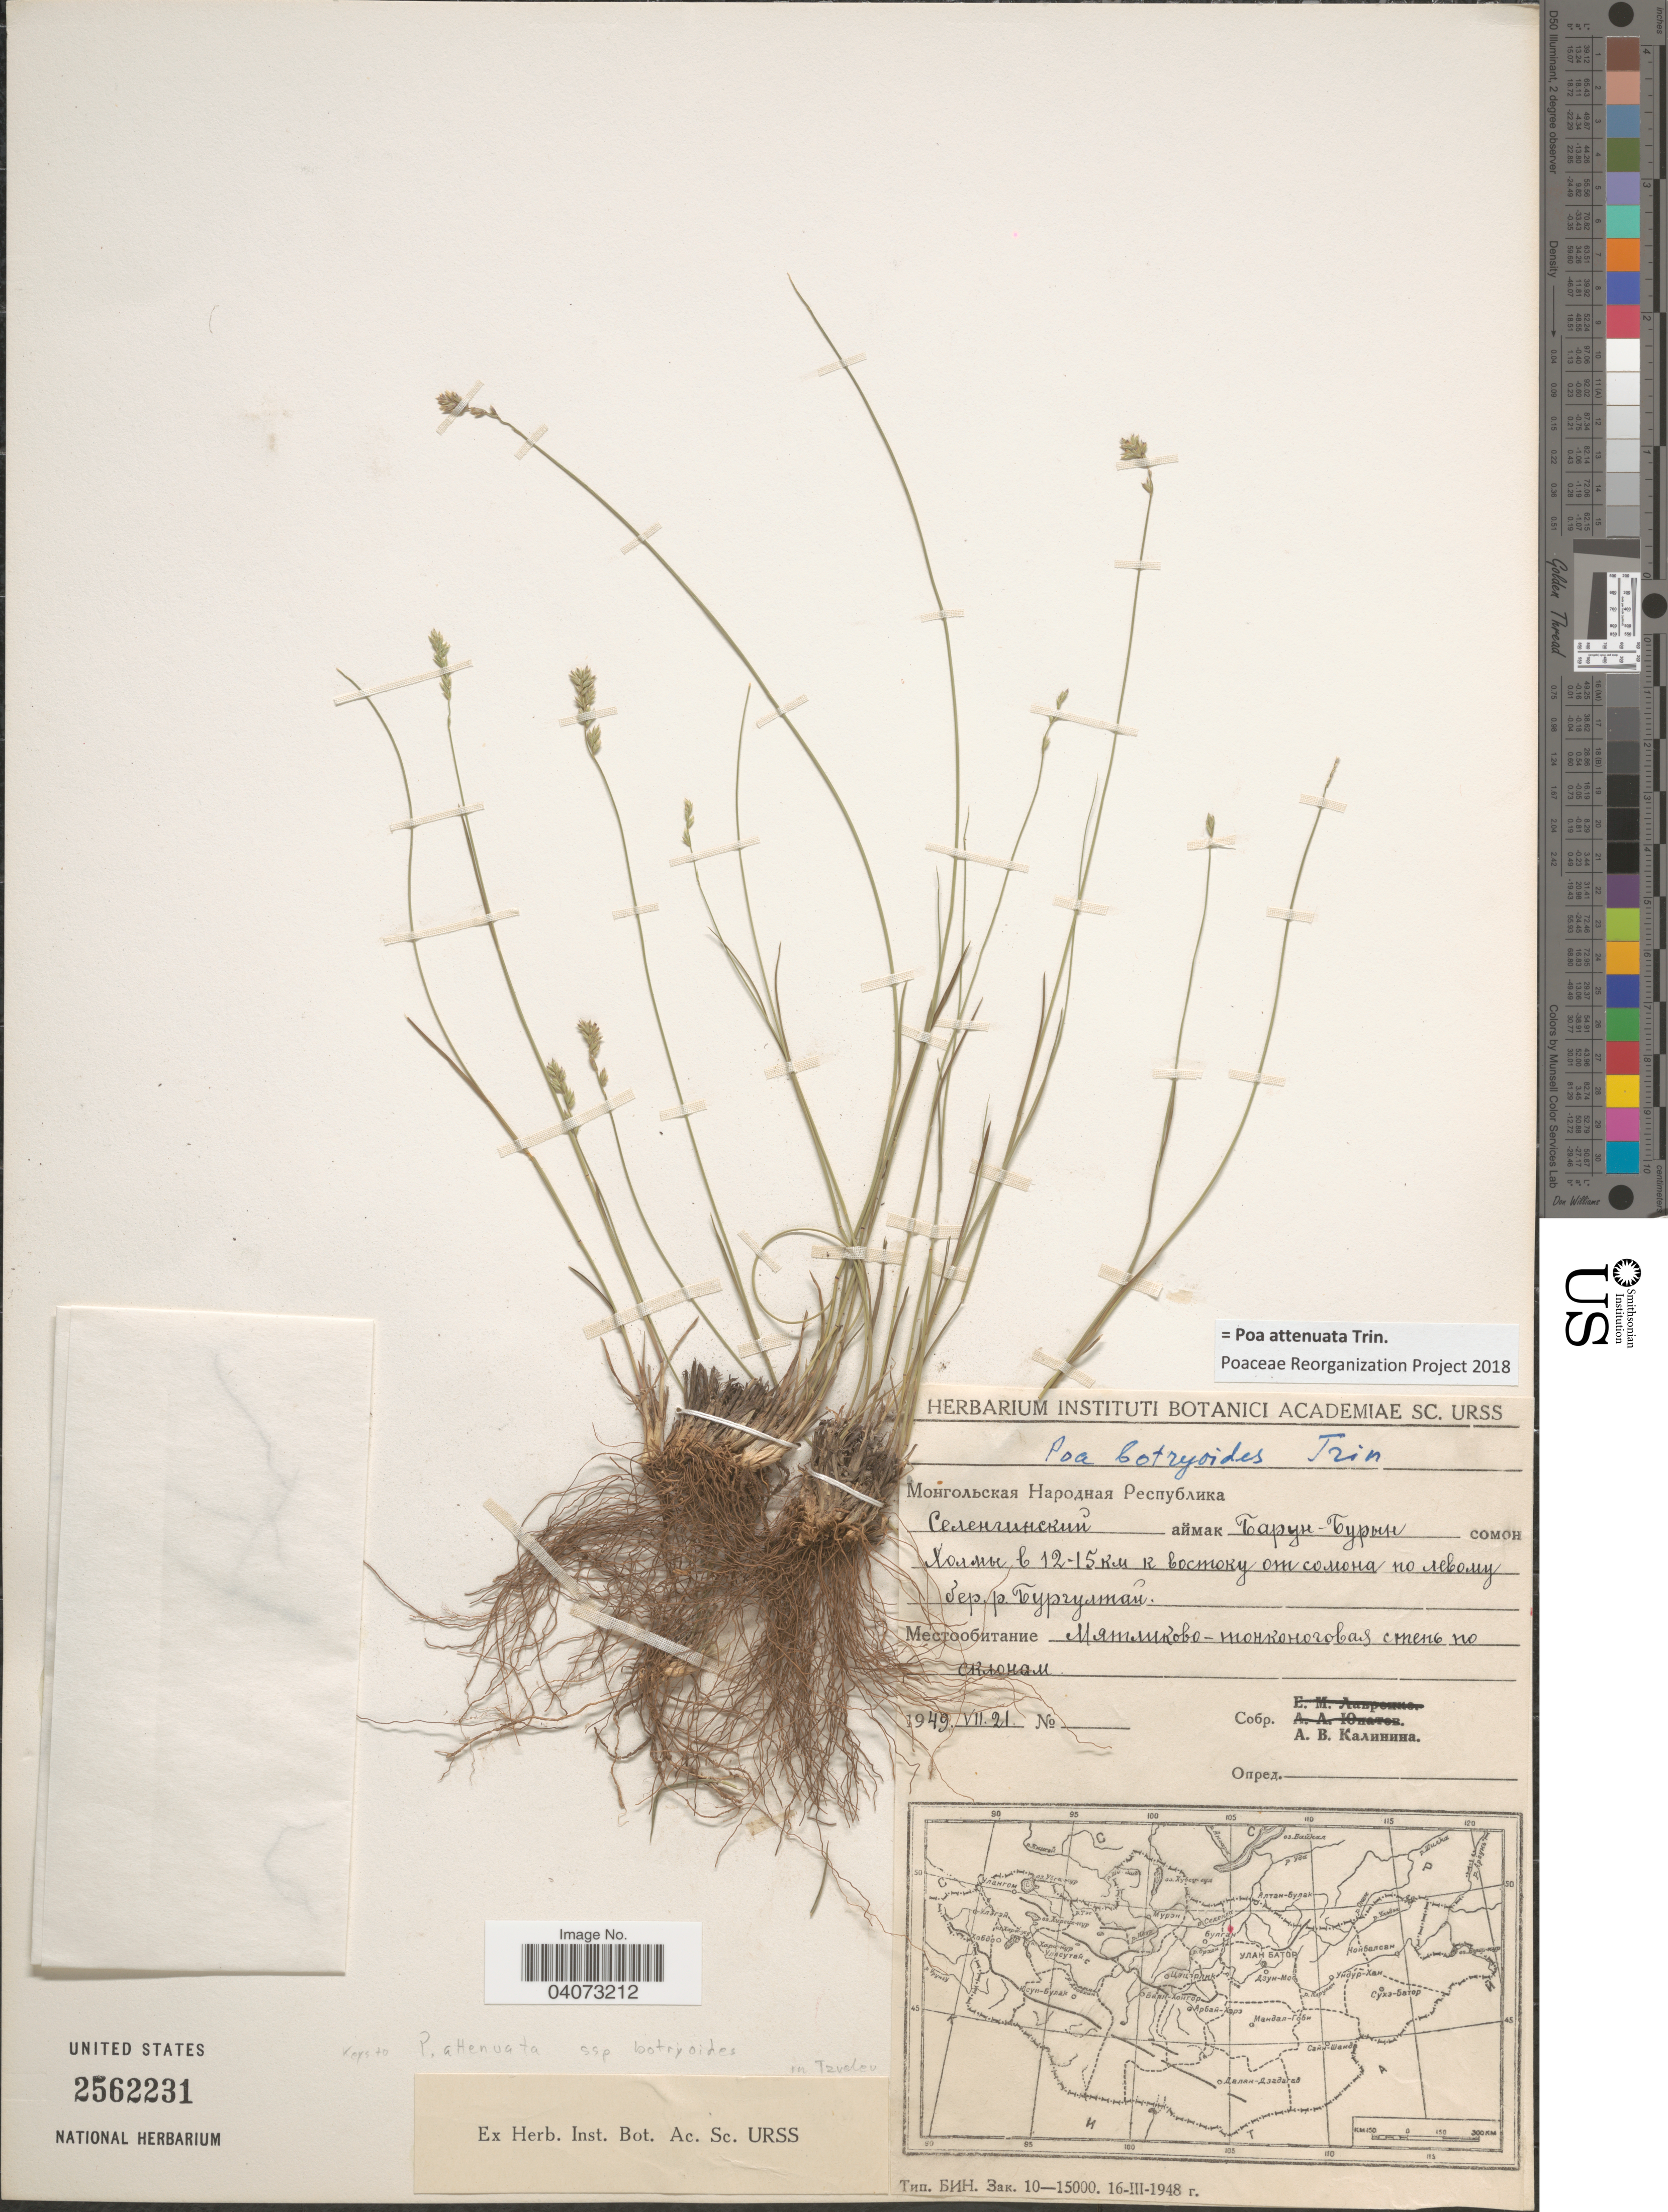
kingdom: Plantae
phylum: Tracheophyta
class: Liliopsida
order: Poales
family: Poaceae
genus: Poa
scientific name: Poa attenuata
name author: Trin.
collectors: A. Kalinina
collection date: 1949-07-21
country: Mongolia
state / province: Selenge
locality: District Baruunburen, hills 12-15 km E of District, left shore of river Burgultay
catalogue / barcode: US 2562231